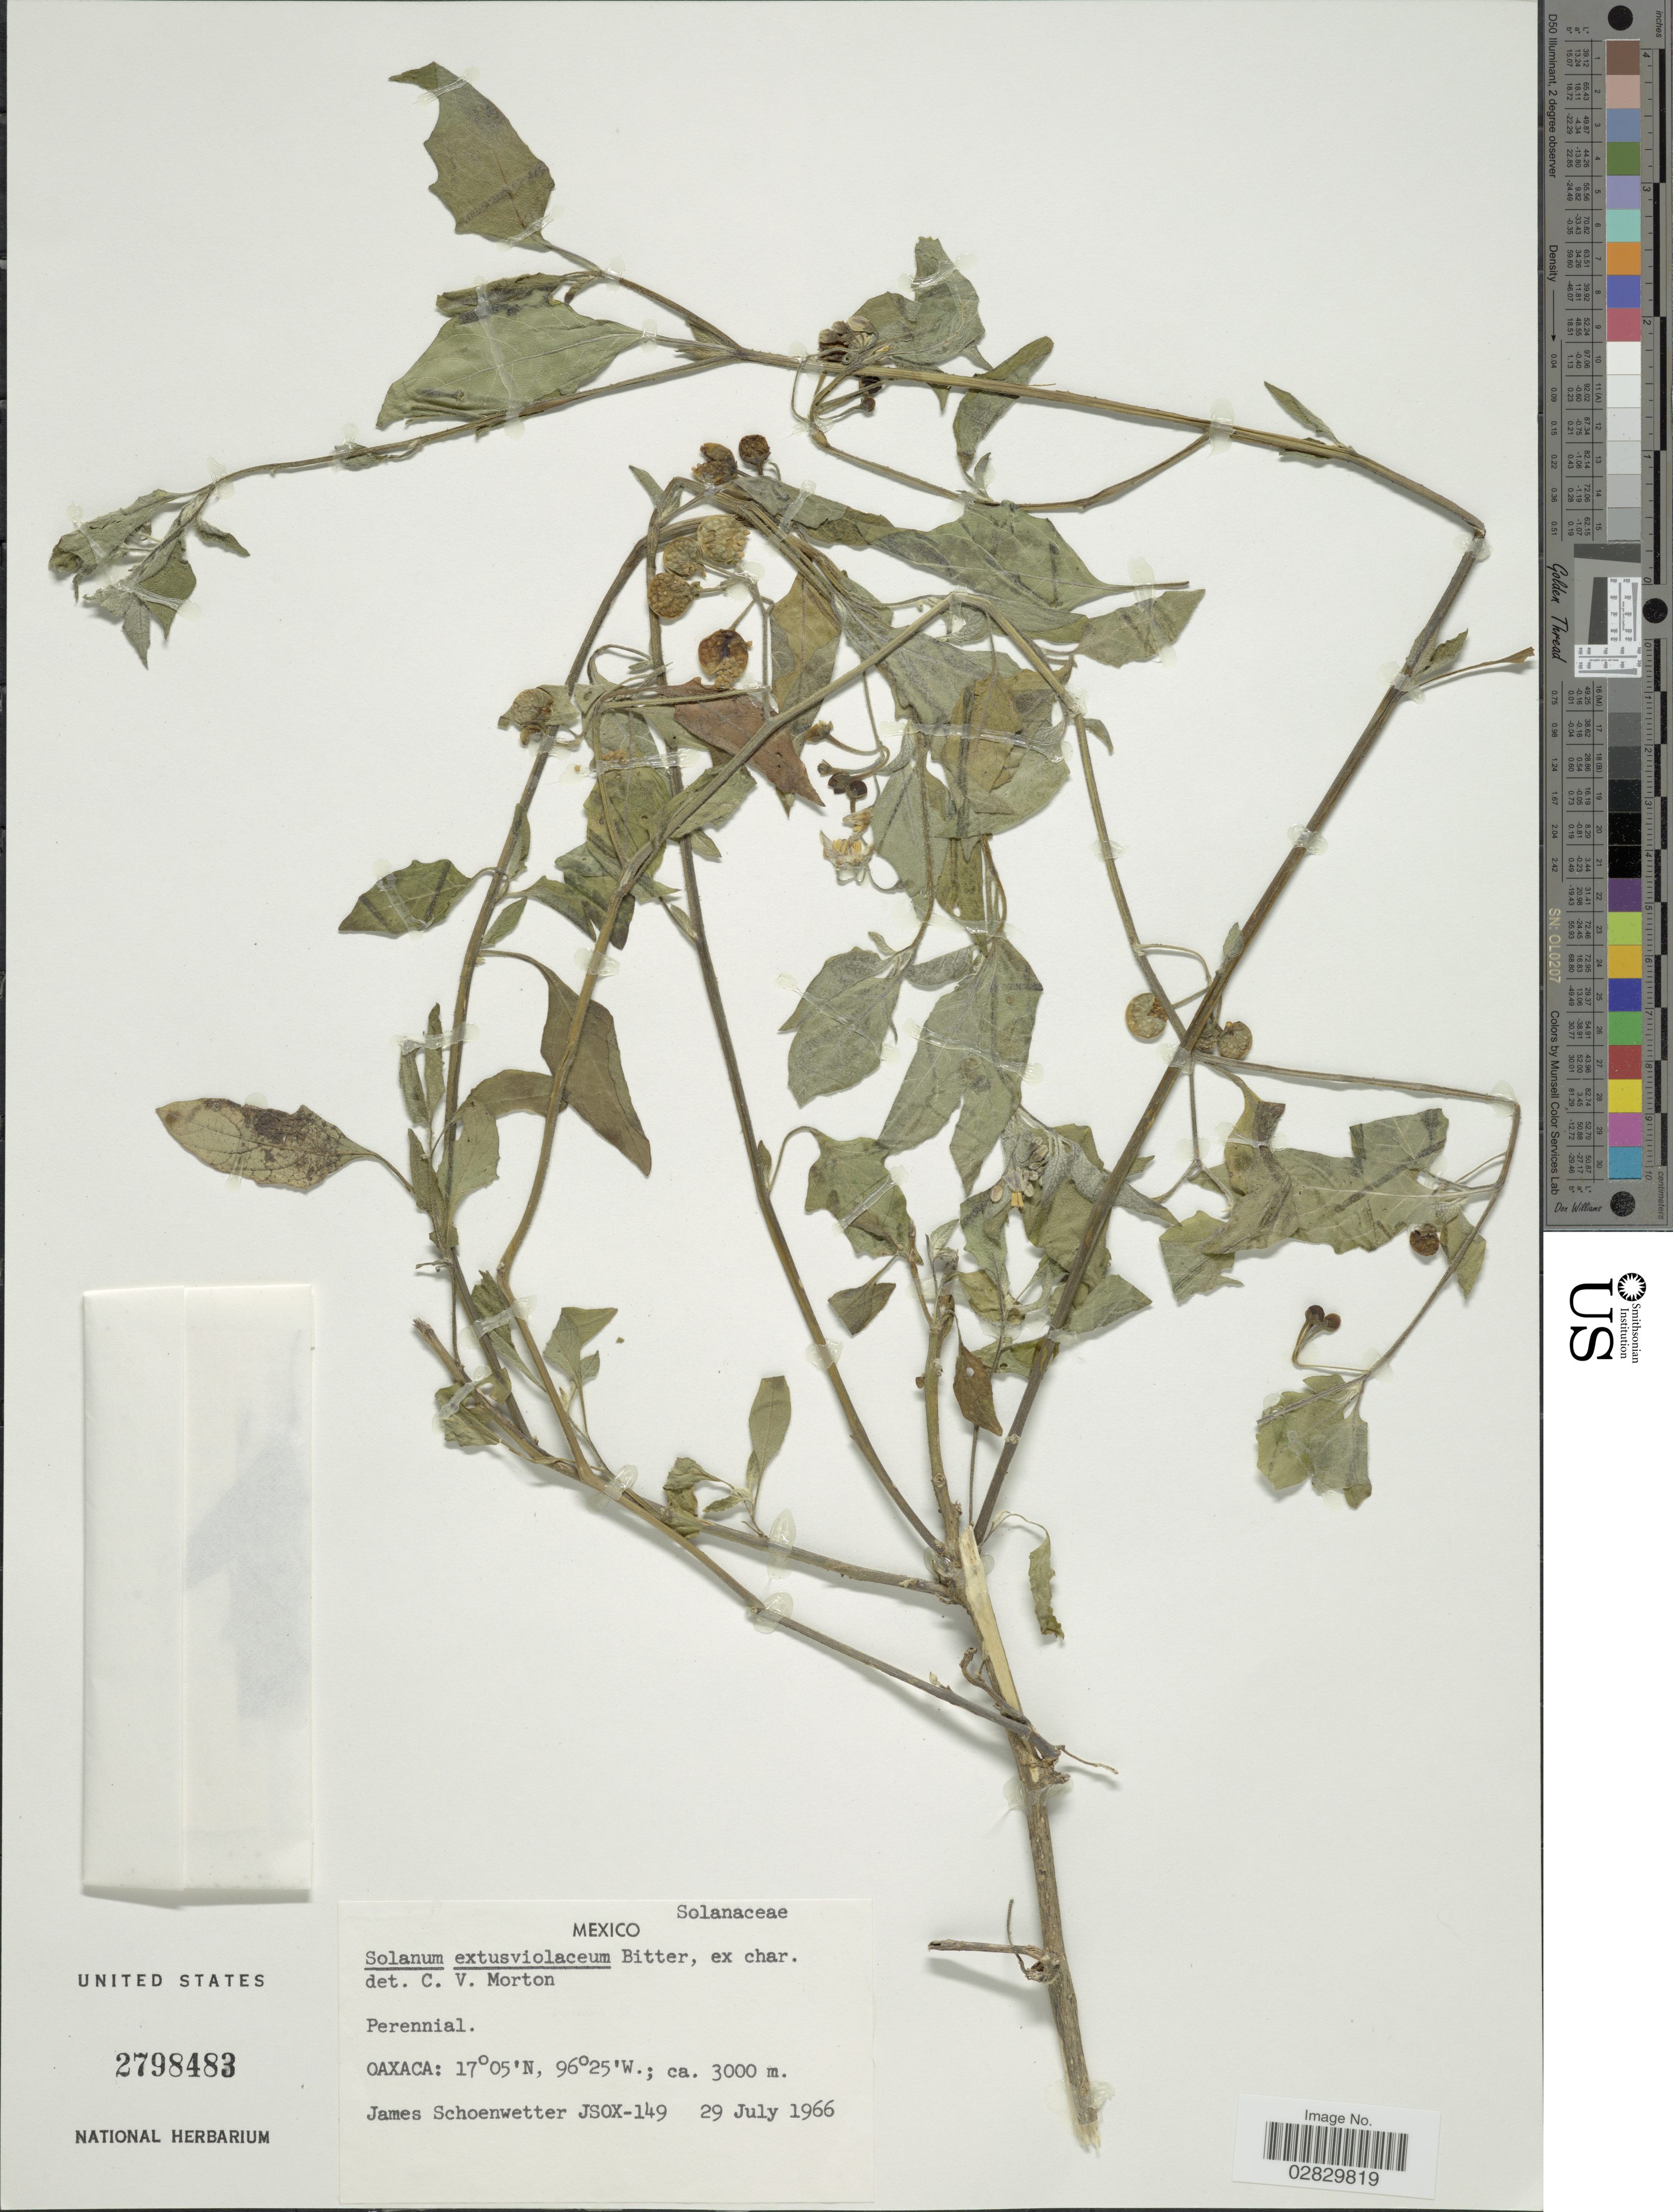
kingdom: Plantae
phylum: Tracheophyta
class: Magnoliopsida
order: Solanales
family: Solanaceae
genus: Solanum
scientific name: Solanum extusviolascens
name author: Bitter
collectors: J. Schoenwetter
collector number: JSOX-149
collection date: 1966-07-29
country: Mexico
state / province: Oaxaca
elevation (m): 3000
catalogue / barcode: US 2798483